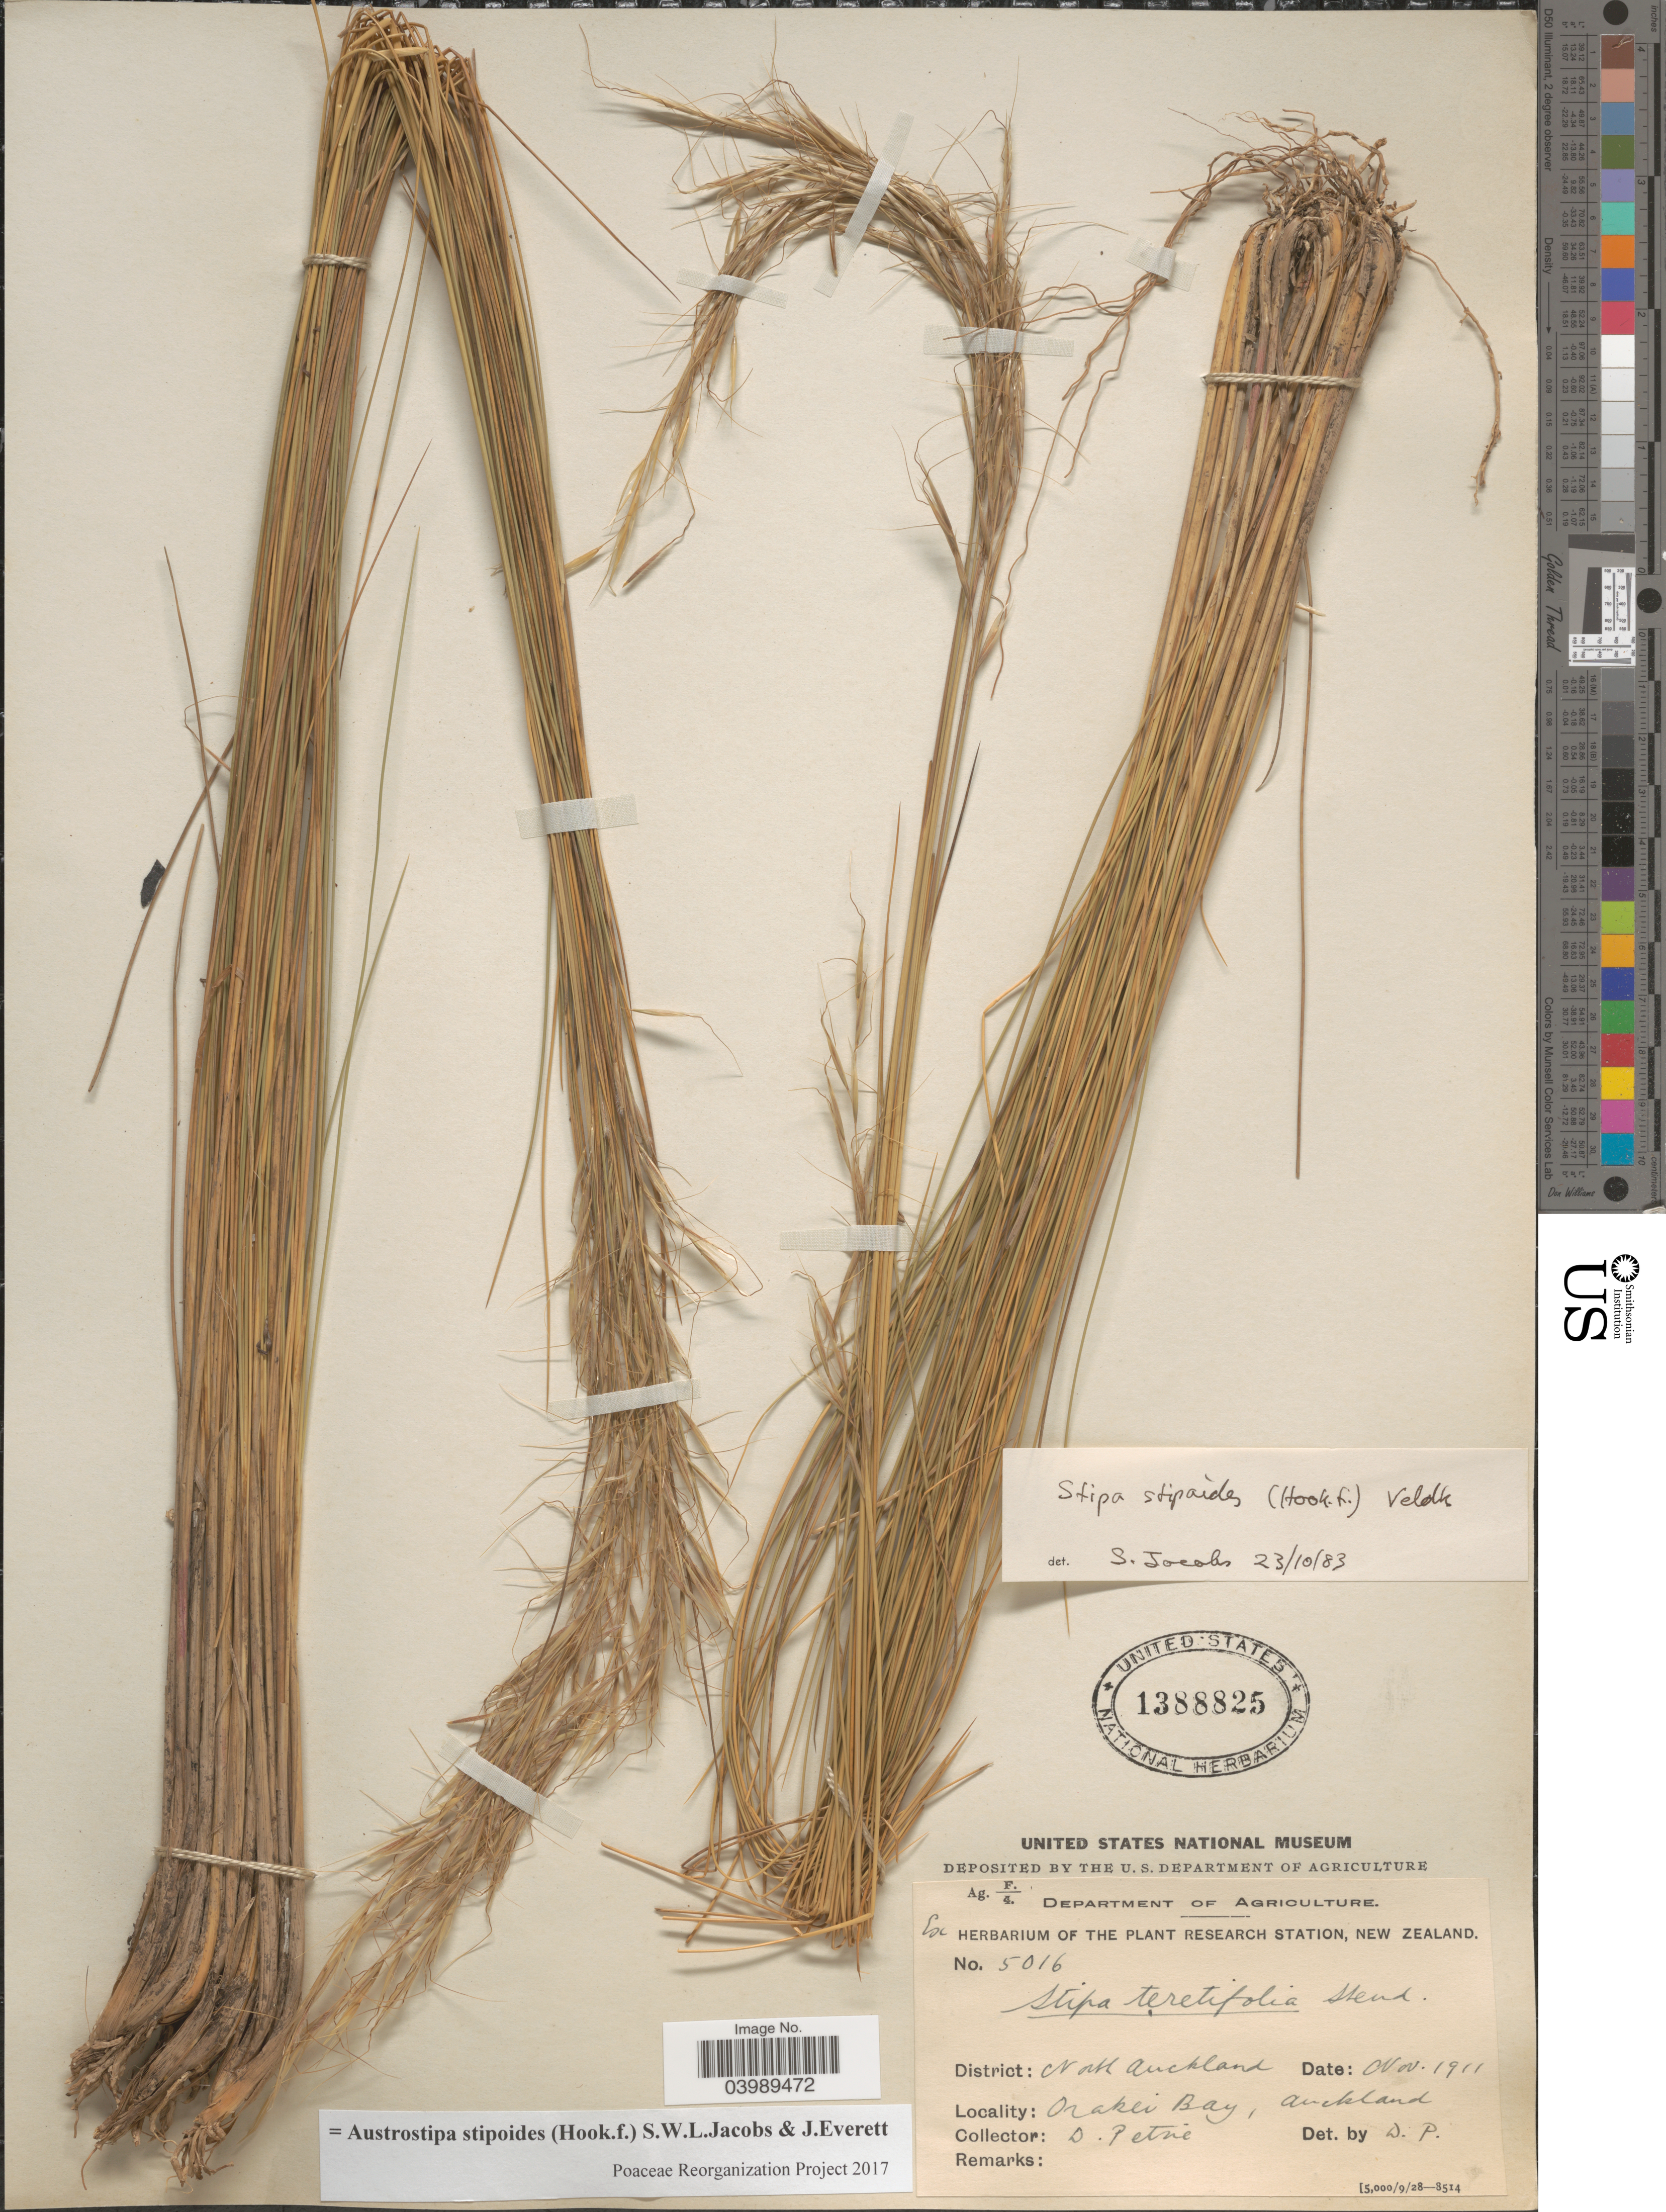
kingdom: Plantae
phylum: Tracheophyta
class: Liliopsida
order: Poales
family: Poaceae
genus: Austrostipa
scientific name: Austrostipa stipoides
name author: (Hook. f.) S.W.L. Jacobs & J. Everett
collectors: D. Petrie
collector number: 5016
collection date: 1911-11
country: New Zealand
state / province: Auckland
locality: District: North Auckland. Orakei Bay.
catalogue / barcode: US 1388825